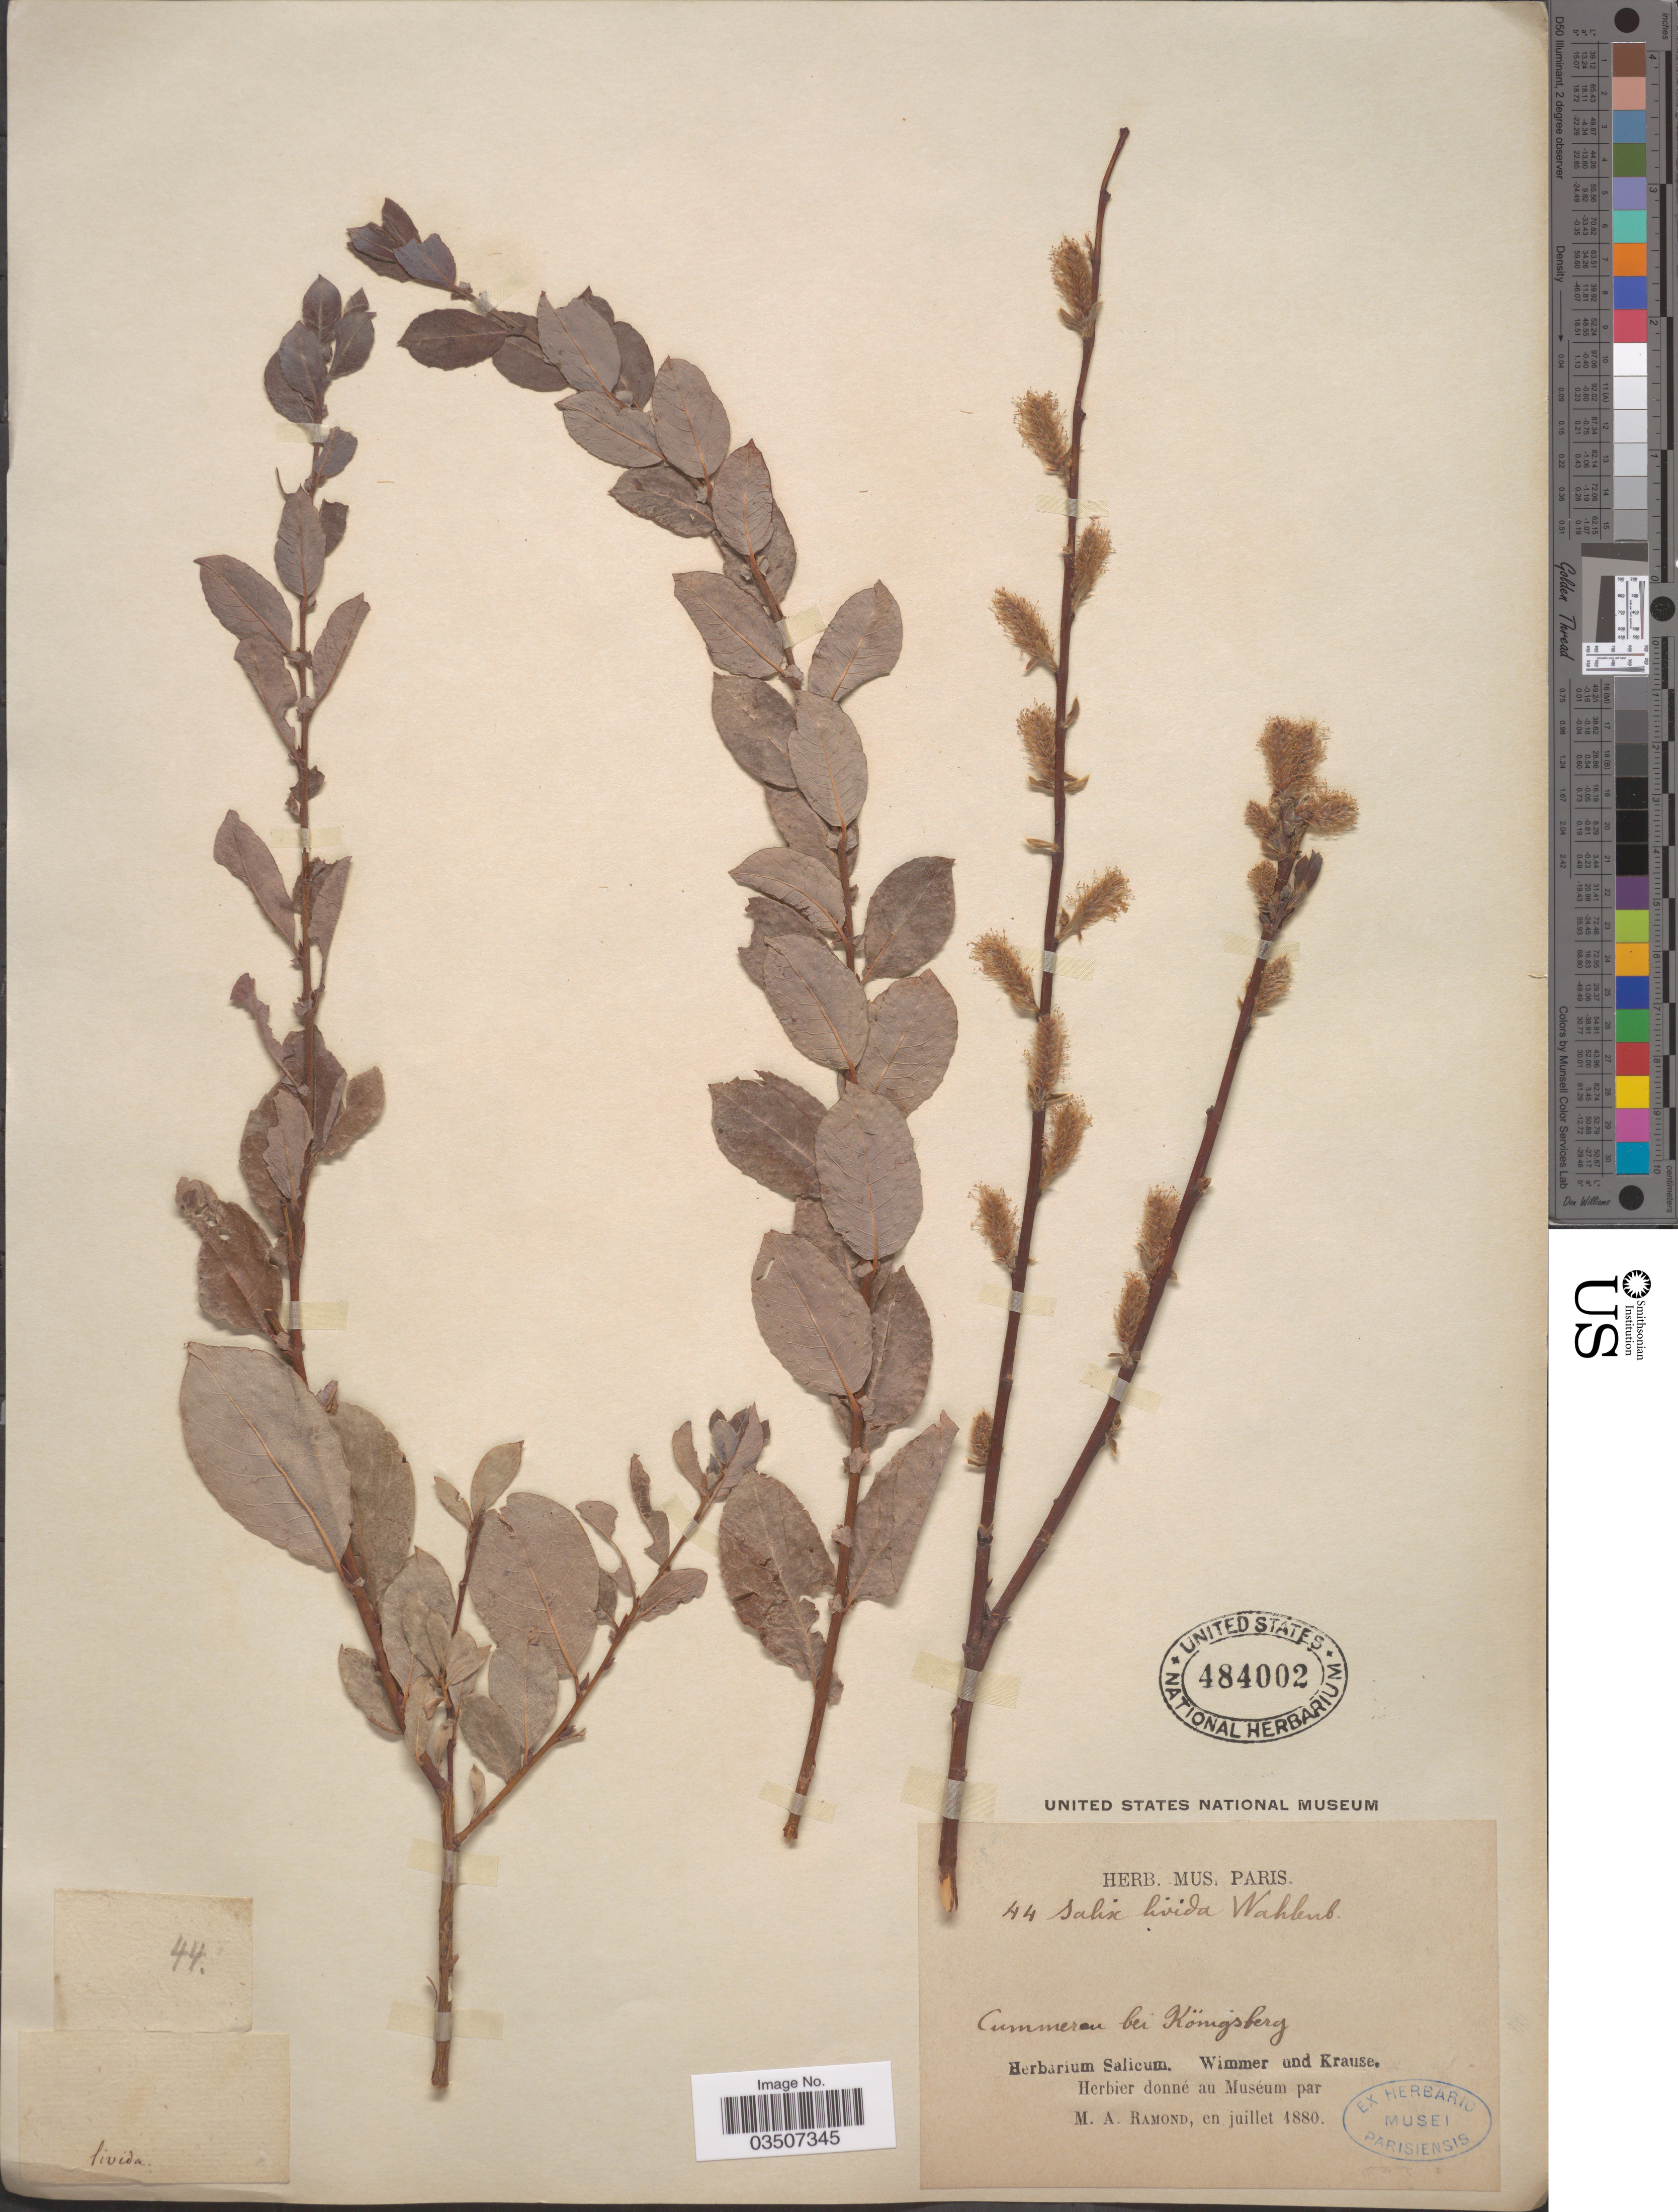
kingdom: Plantae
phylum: Tracheophyta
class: Magnoliopsida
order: Malpighiales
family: Salicaceae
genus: Salix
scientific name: Salix starkeana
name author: Willd.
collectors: Wimmer & -- Krause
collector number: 44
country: Russian Federation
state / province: Kaliningrad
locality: Cummerau bei Königsberg.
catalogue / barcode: US 484002